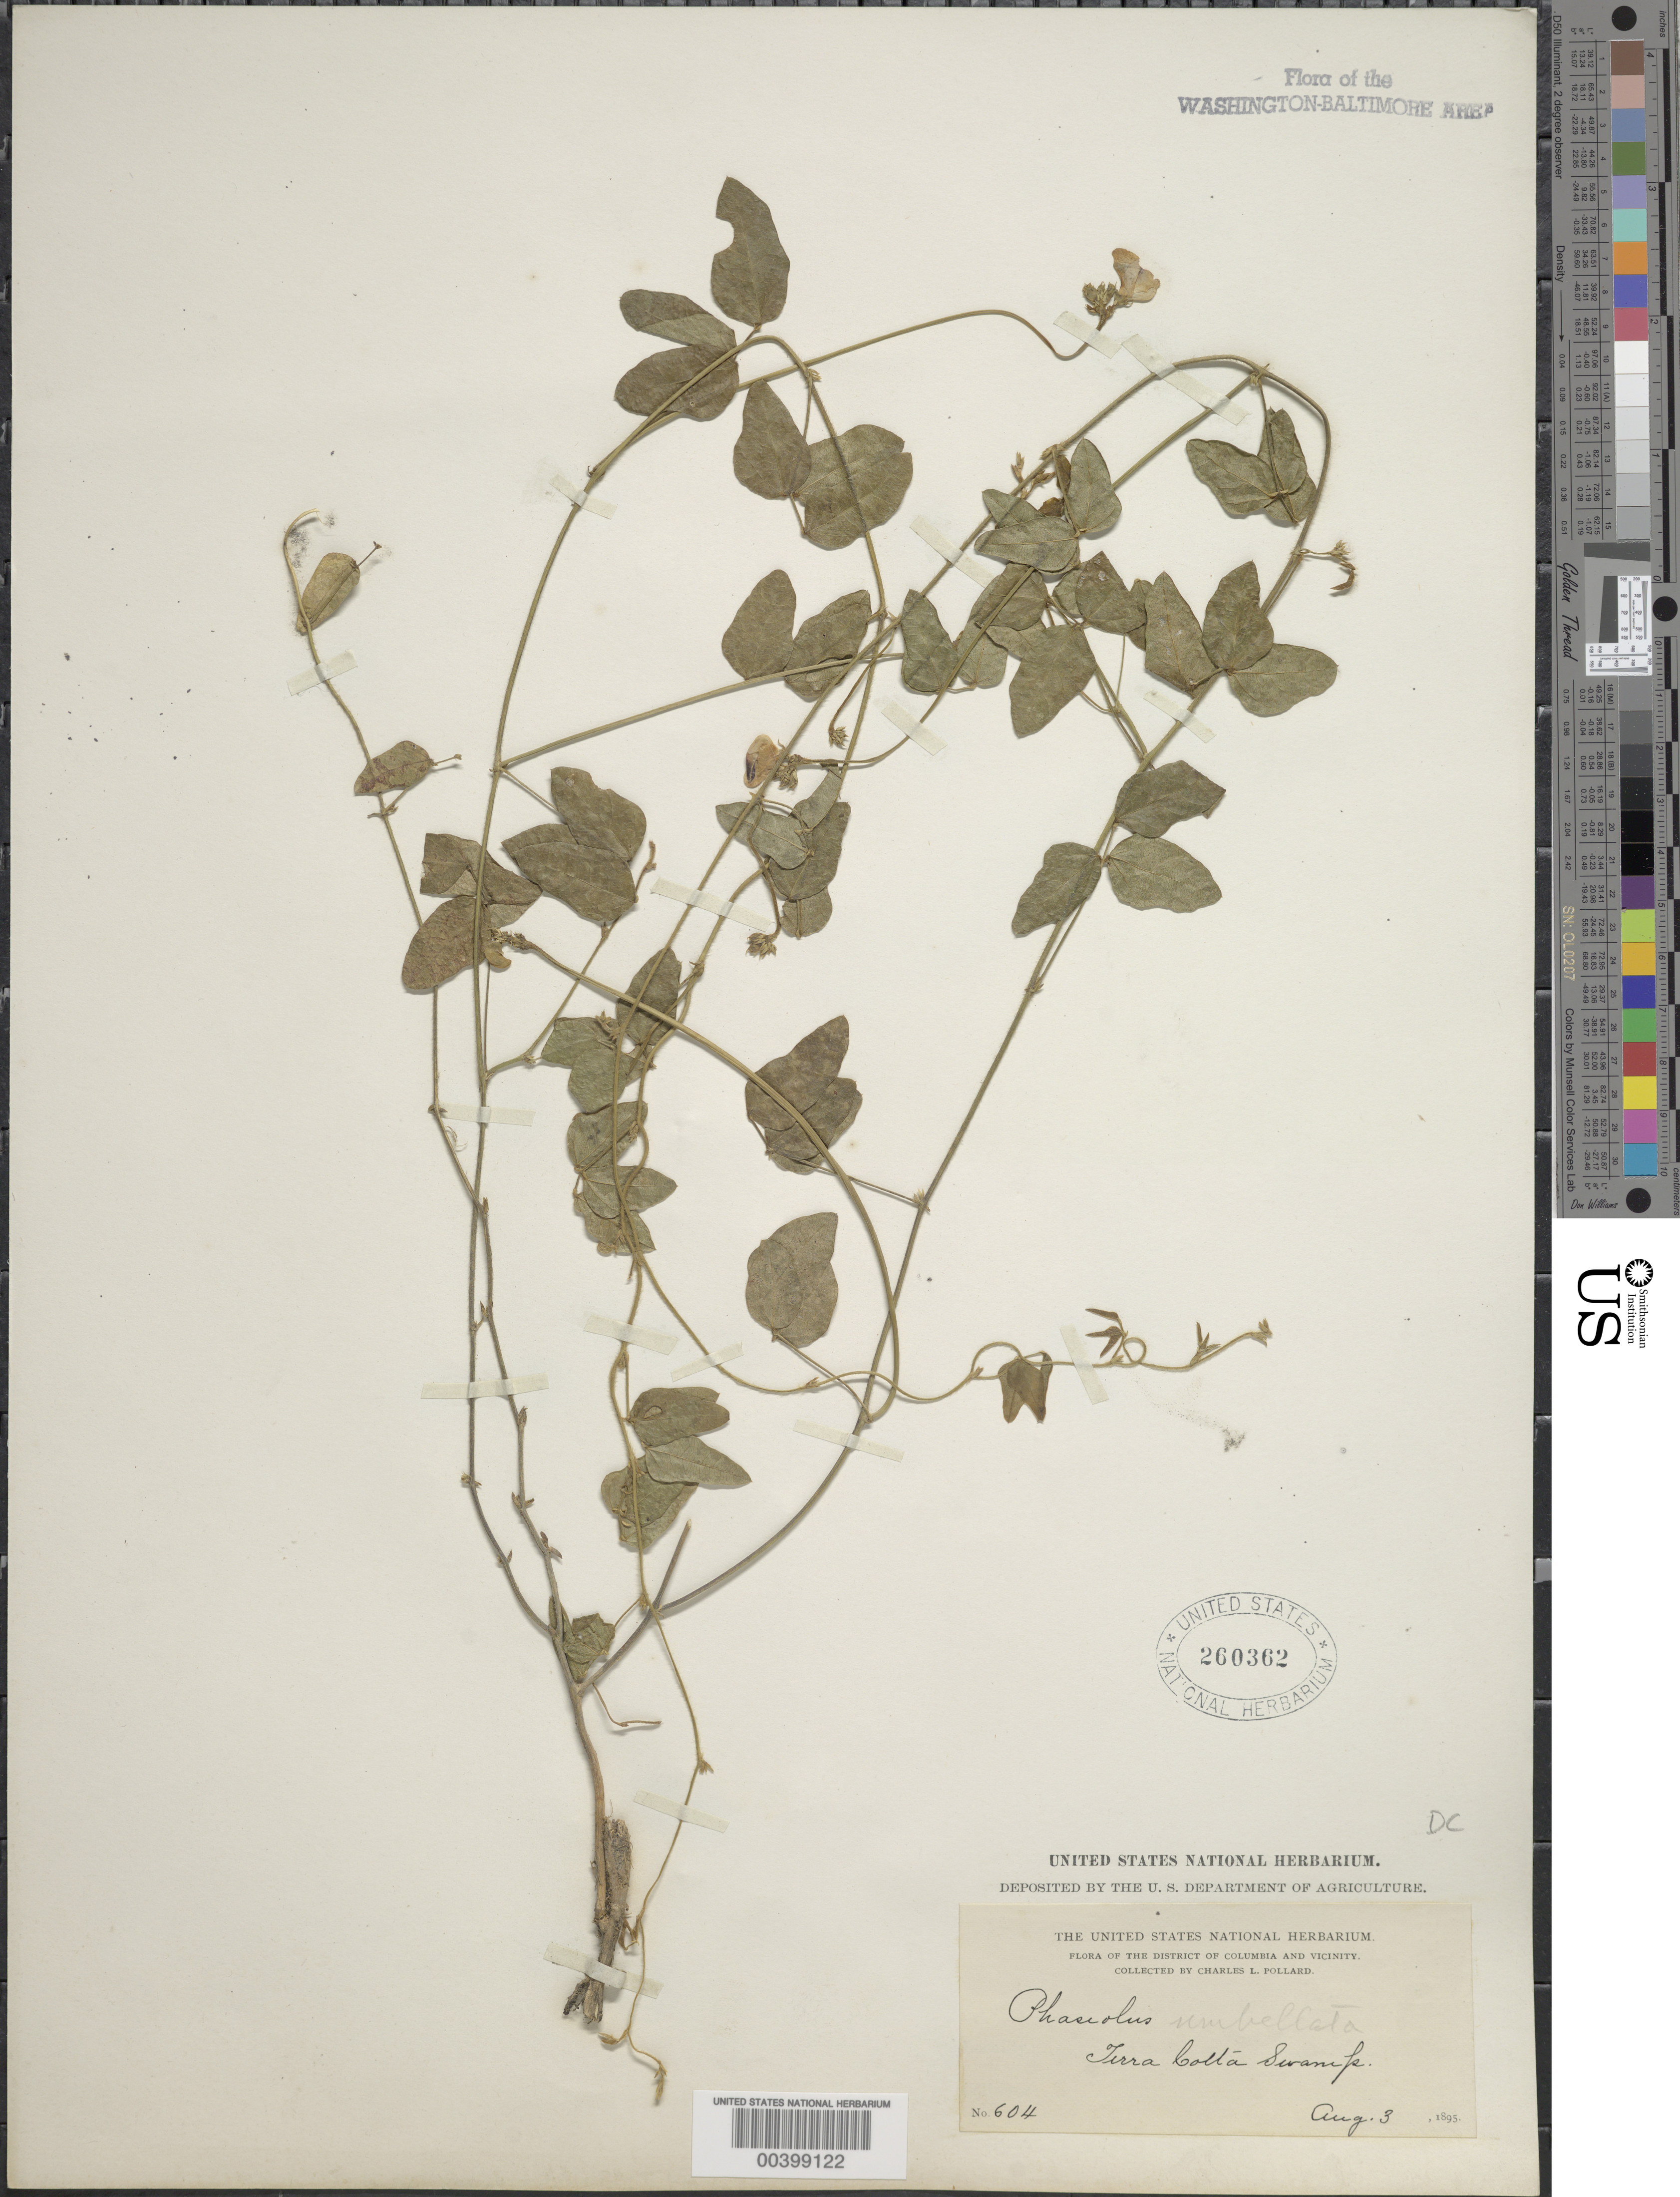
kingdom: Plantae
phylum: Tracheophyta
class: Magnoliopsida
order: Fabales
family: Fabaceae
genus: Strophostyles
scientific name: Strophostyles umbellata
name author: (Muhl. ex Willd.) Britton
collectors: C. L. Pollard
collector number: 604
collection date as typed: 03 Aug 1895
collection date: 1895-08-03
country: United States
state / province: District of Columbia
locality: Terra Cotta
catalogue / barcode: US 260362